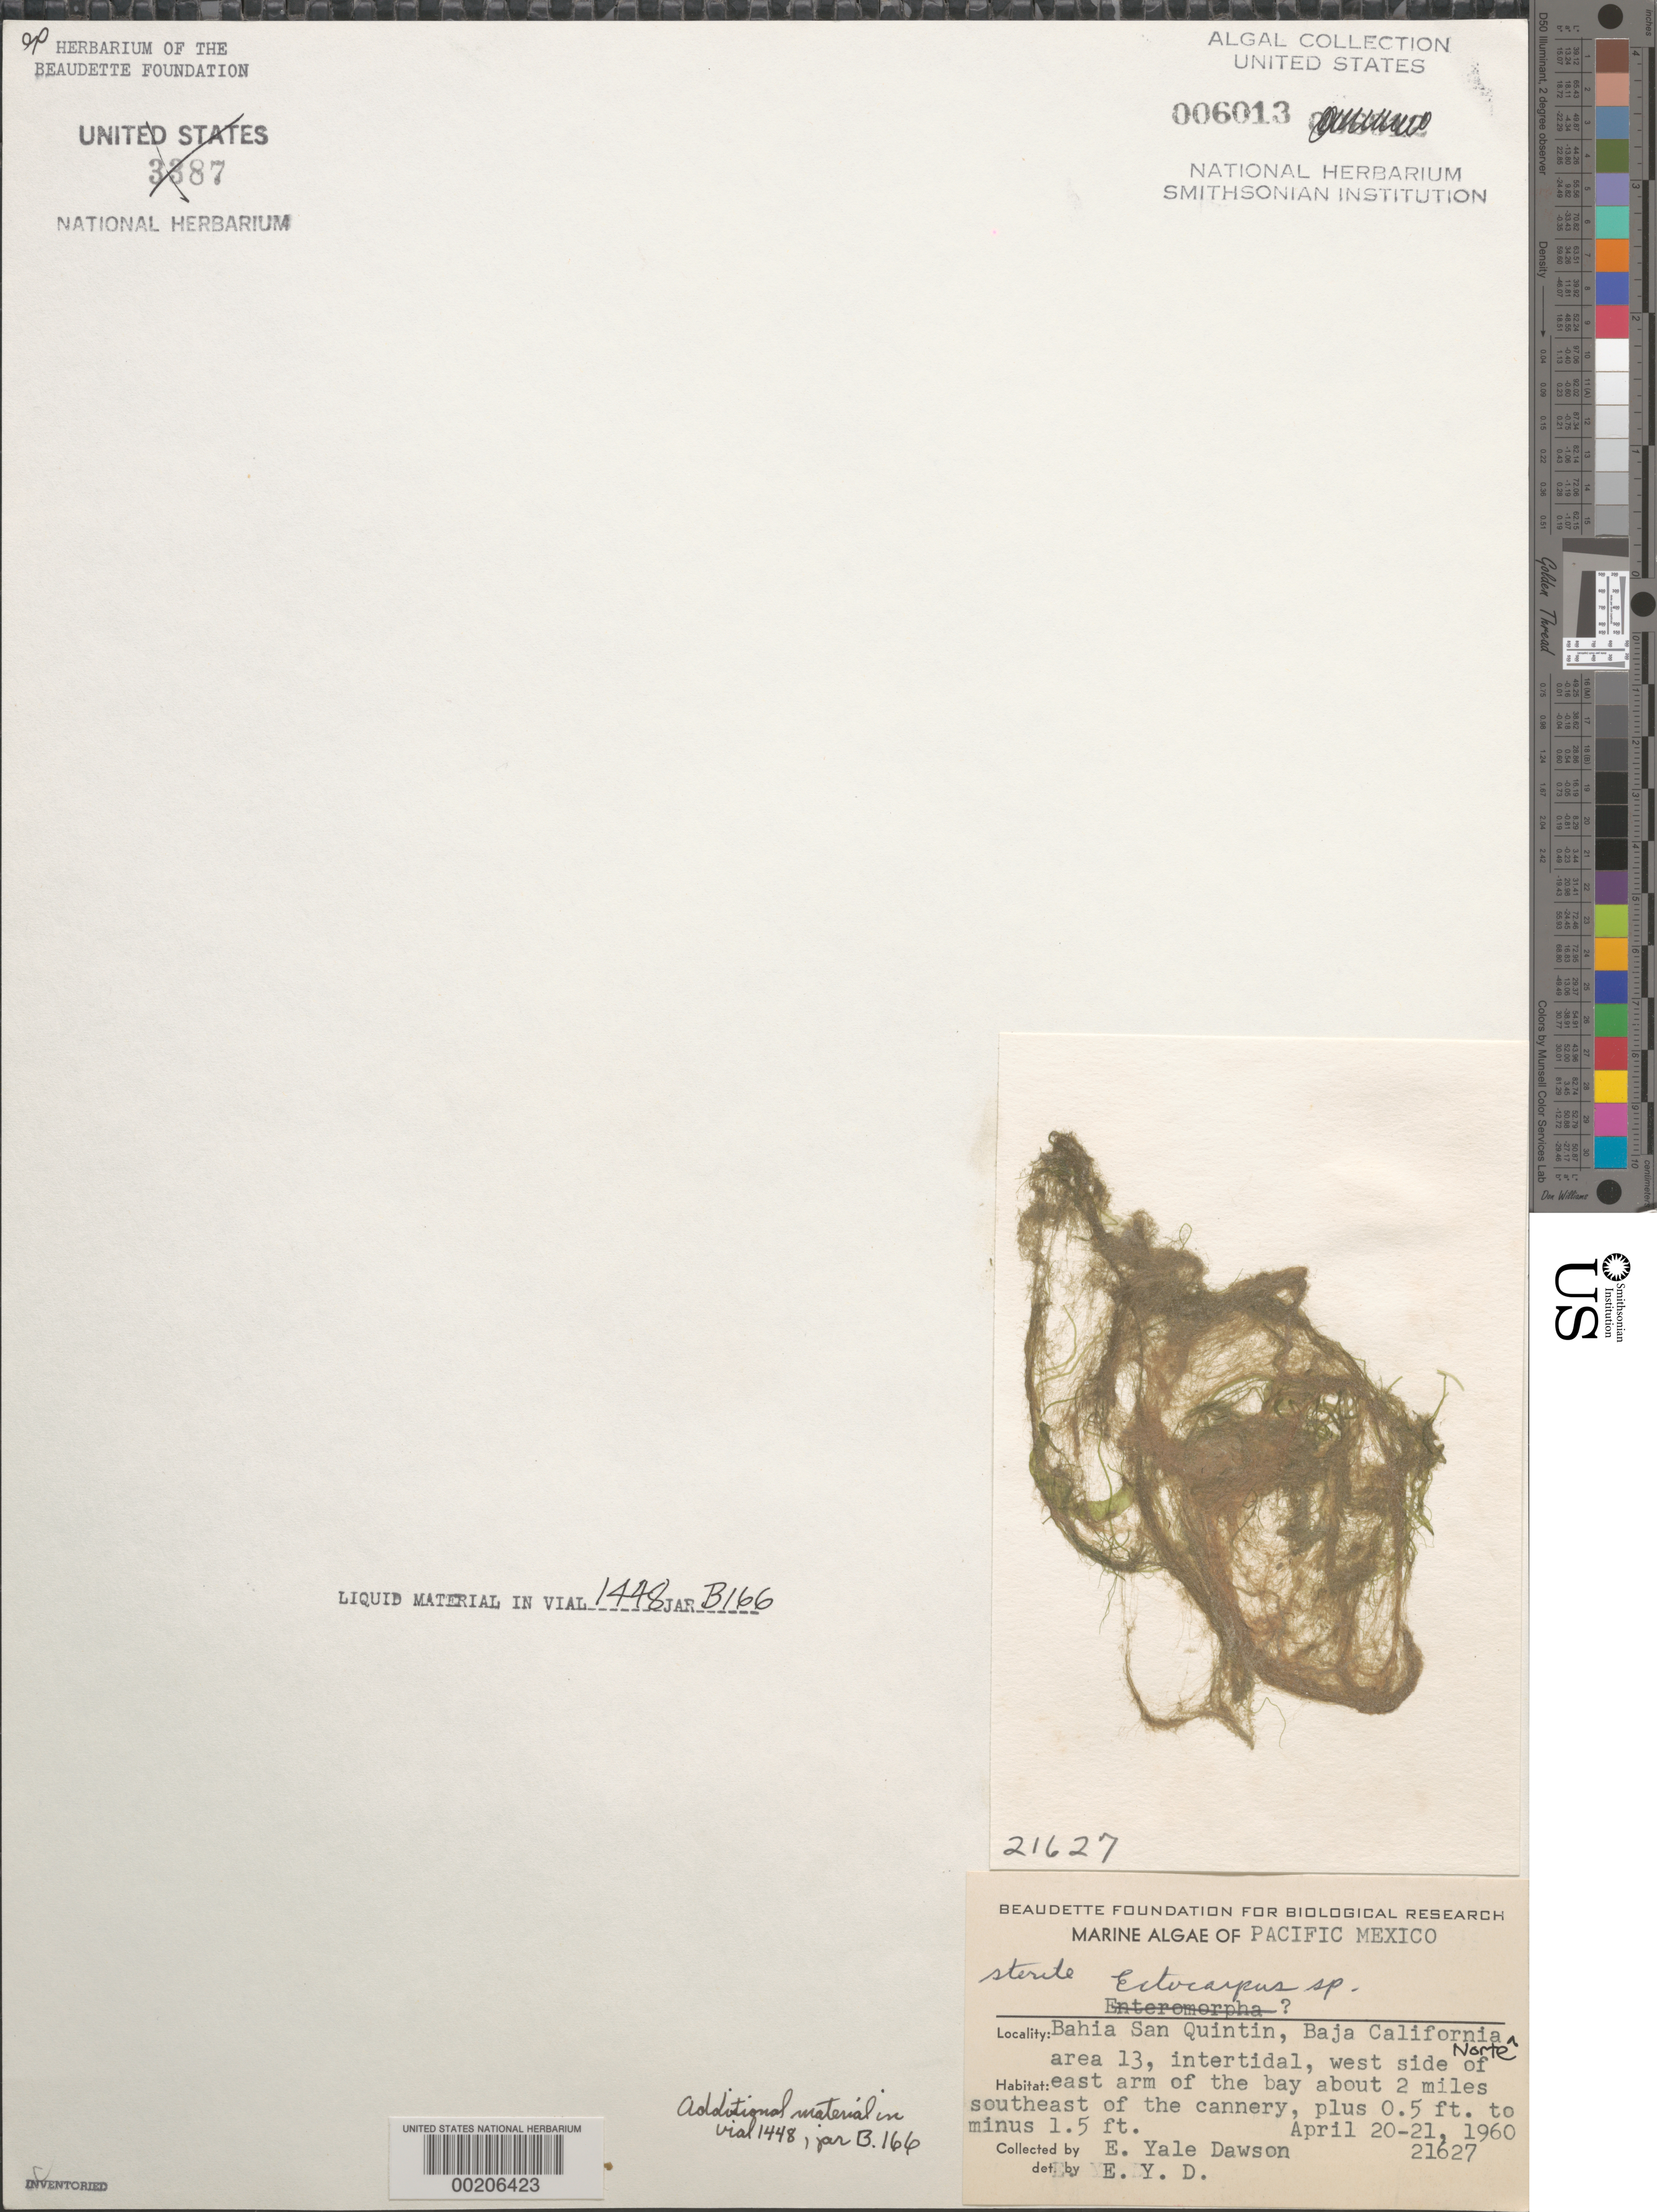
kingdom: Chromista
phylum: Ochrophyta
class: Phaeophyceae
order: Ectocarpales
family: Ectocarpaceae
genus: Ectocarpus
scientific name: Ectocarpus sp.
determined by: Dawson, E. Y.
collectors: E. Y. Dawson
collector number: EYD 21627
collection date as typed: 20 Apr 1960 TO 21 Apr 1960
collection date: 1960-04-20/1960-04-21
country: Mexico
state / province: Baja California Norte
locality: Bahia San Quintin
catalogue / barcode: US 6013